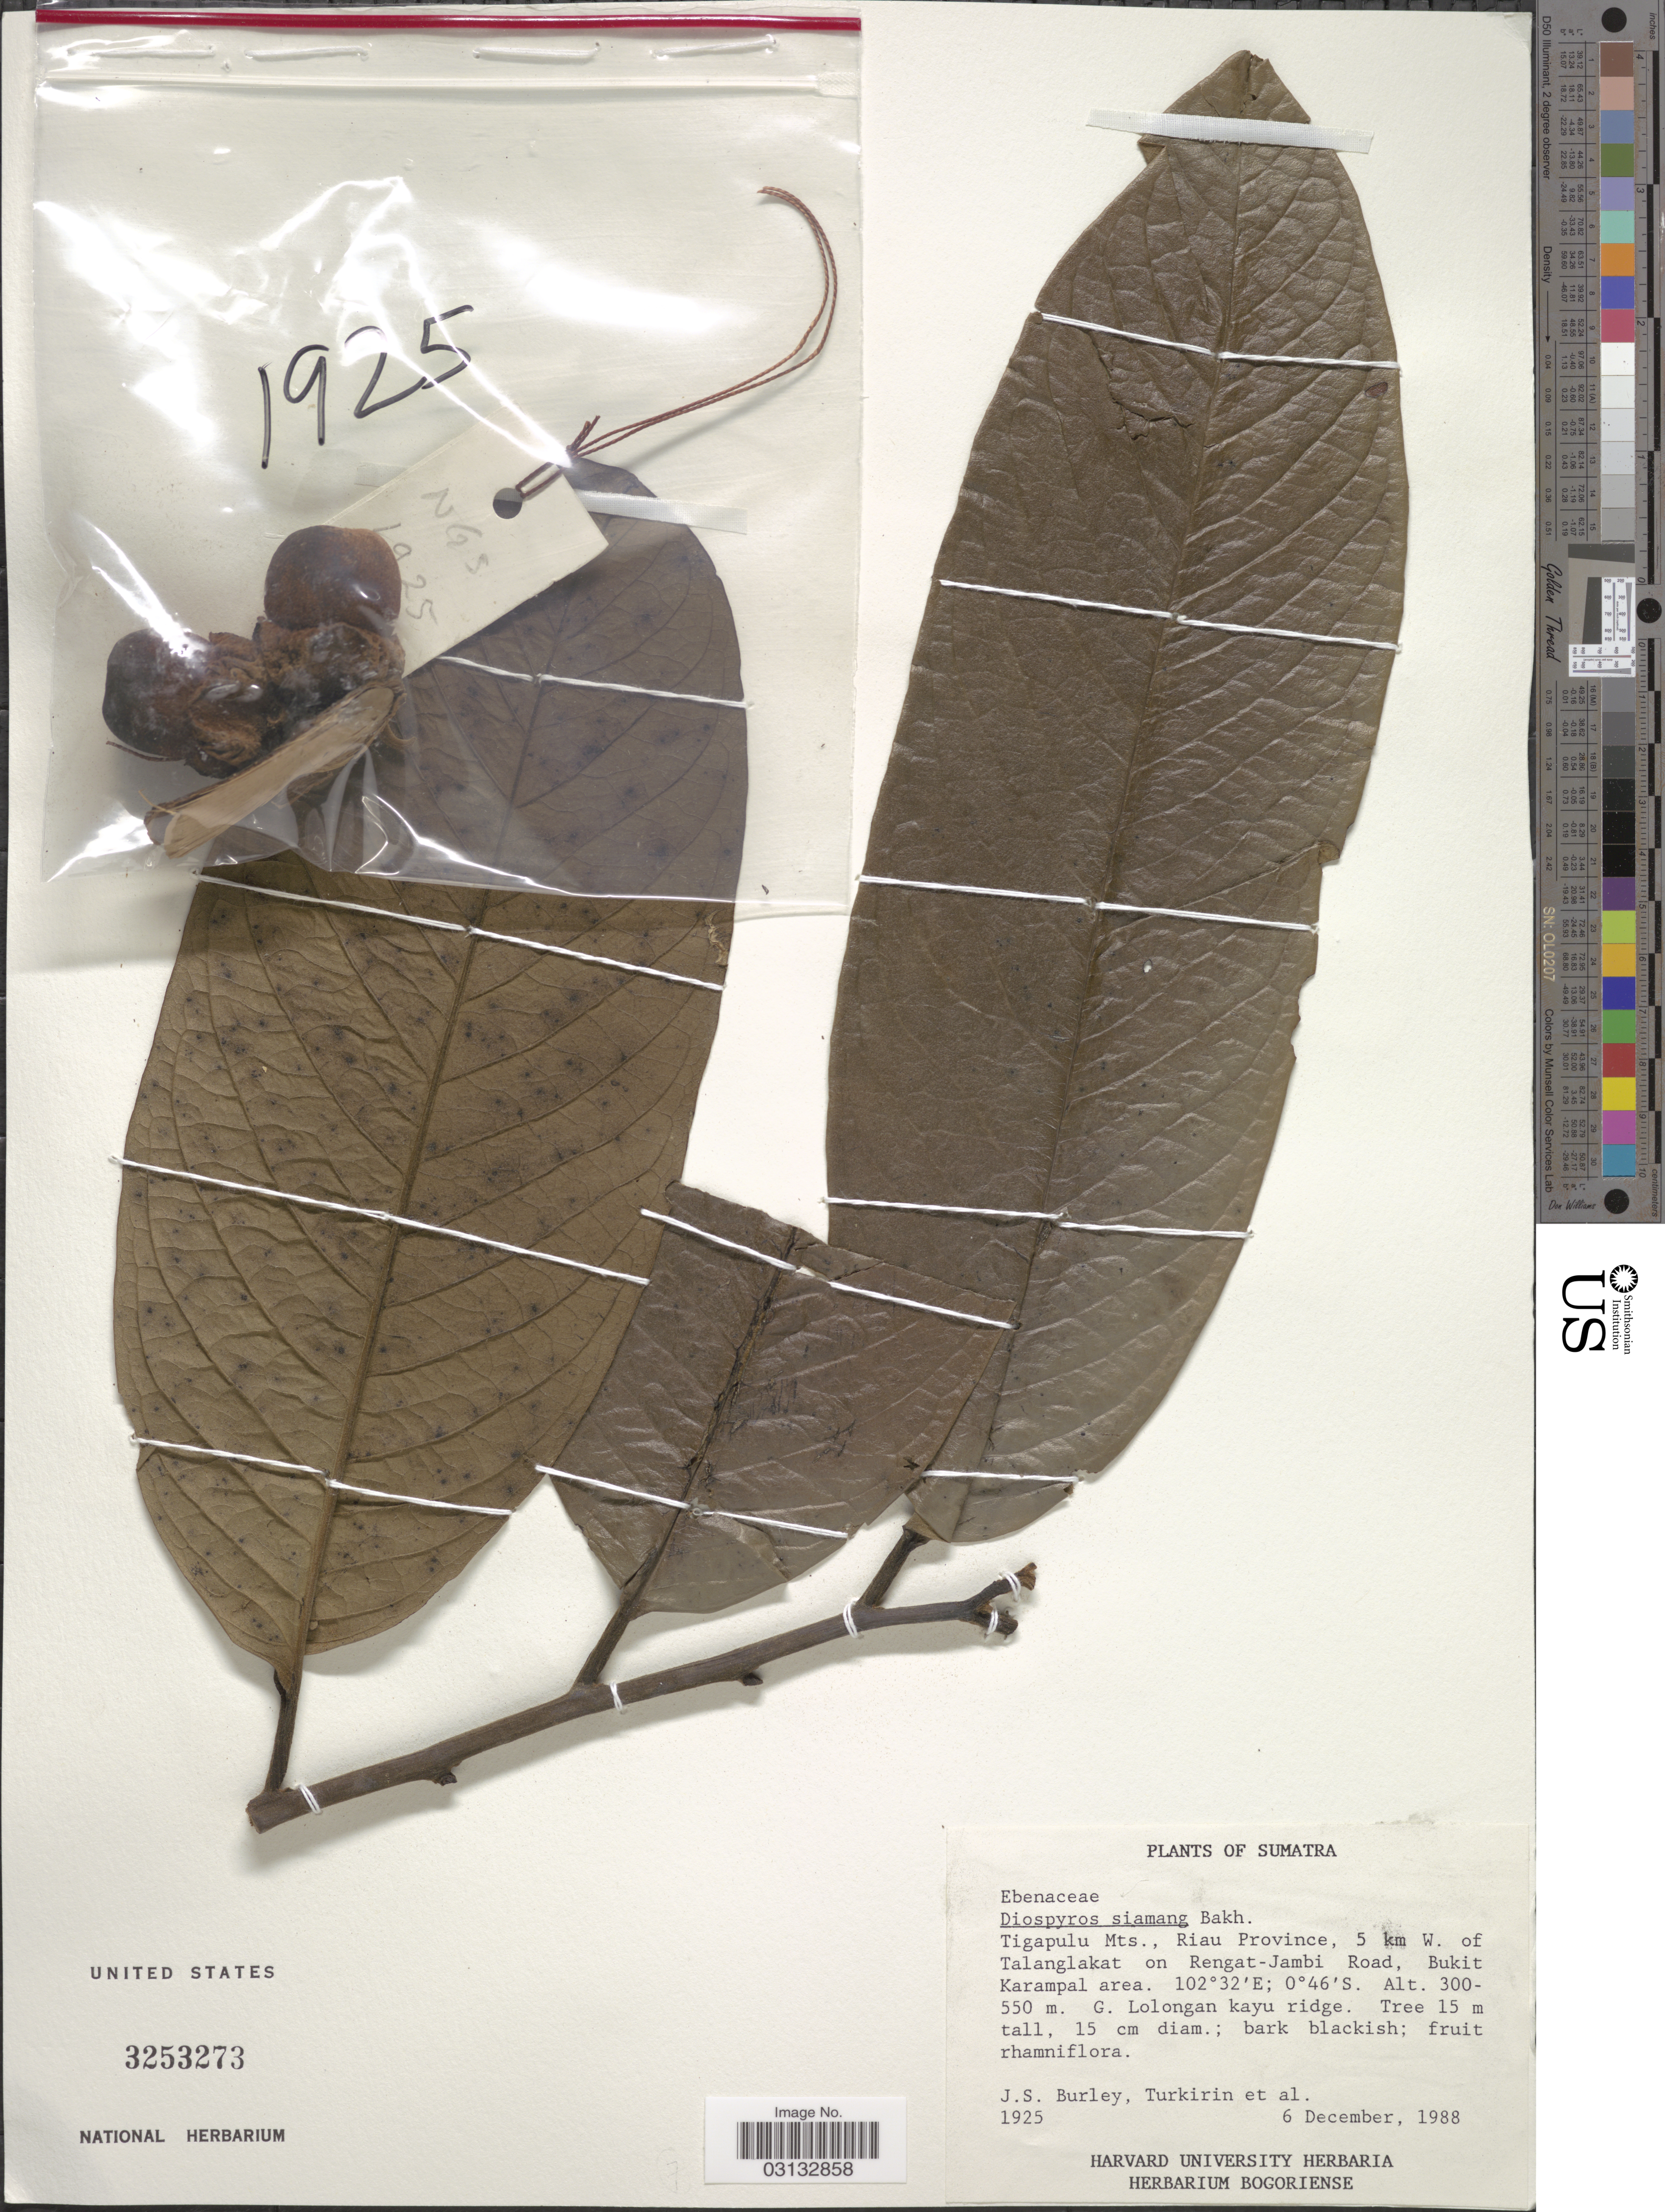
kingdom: Plantae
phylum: Tracheophyta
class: Magnoliopsida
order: Ericales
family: Ebenaceae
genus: Diospyros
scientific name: Diospyros siamang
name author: Bakh.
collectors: J. S. Burley, -. Turkirin & et al.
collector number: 1925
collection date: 1988-12-06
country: Indonesia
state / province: Sumatra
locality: Tigapulu Mts., Riau Province, 5 km W. of Talanglakat on Rengat-Jambi Road, Bukit Karampal area, G. Lolongan kayu ridge.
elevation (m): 300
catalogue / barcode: US 3253273